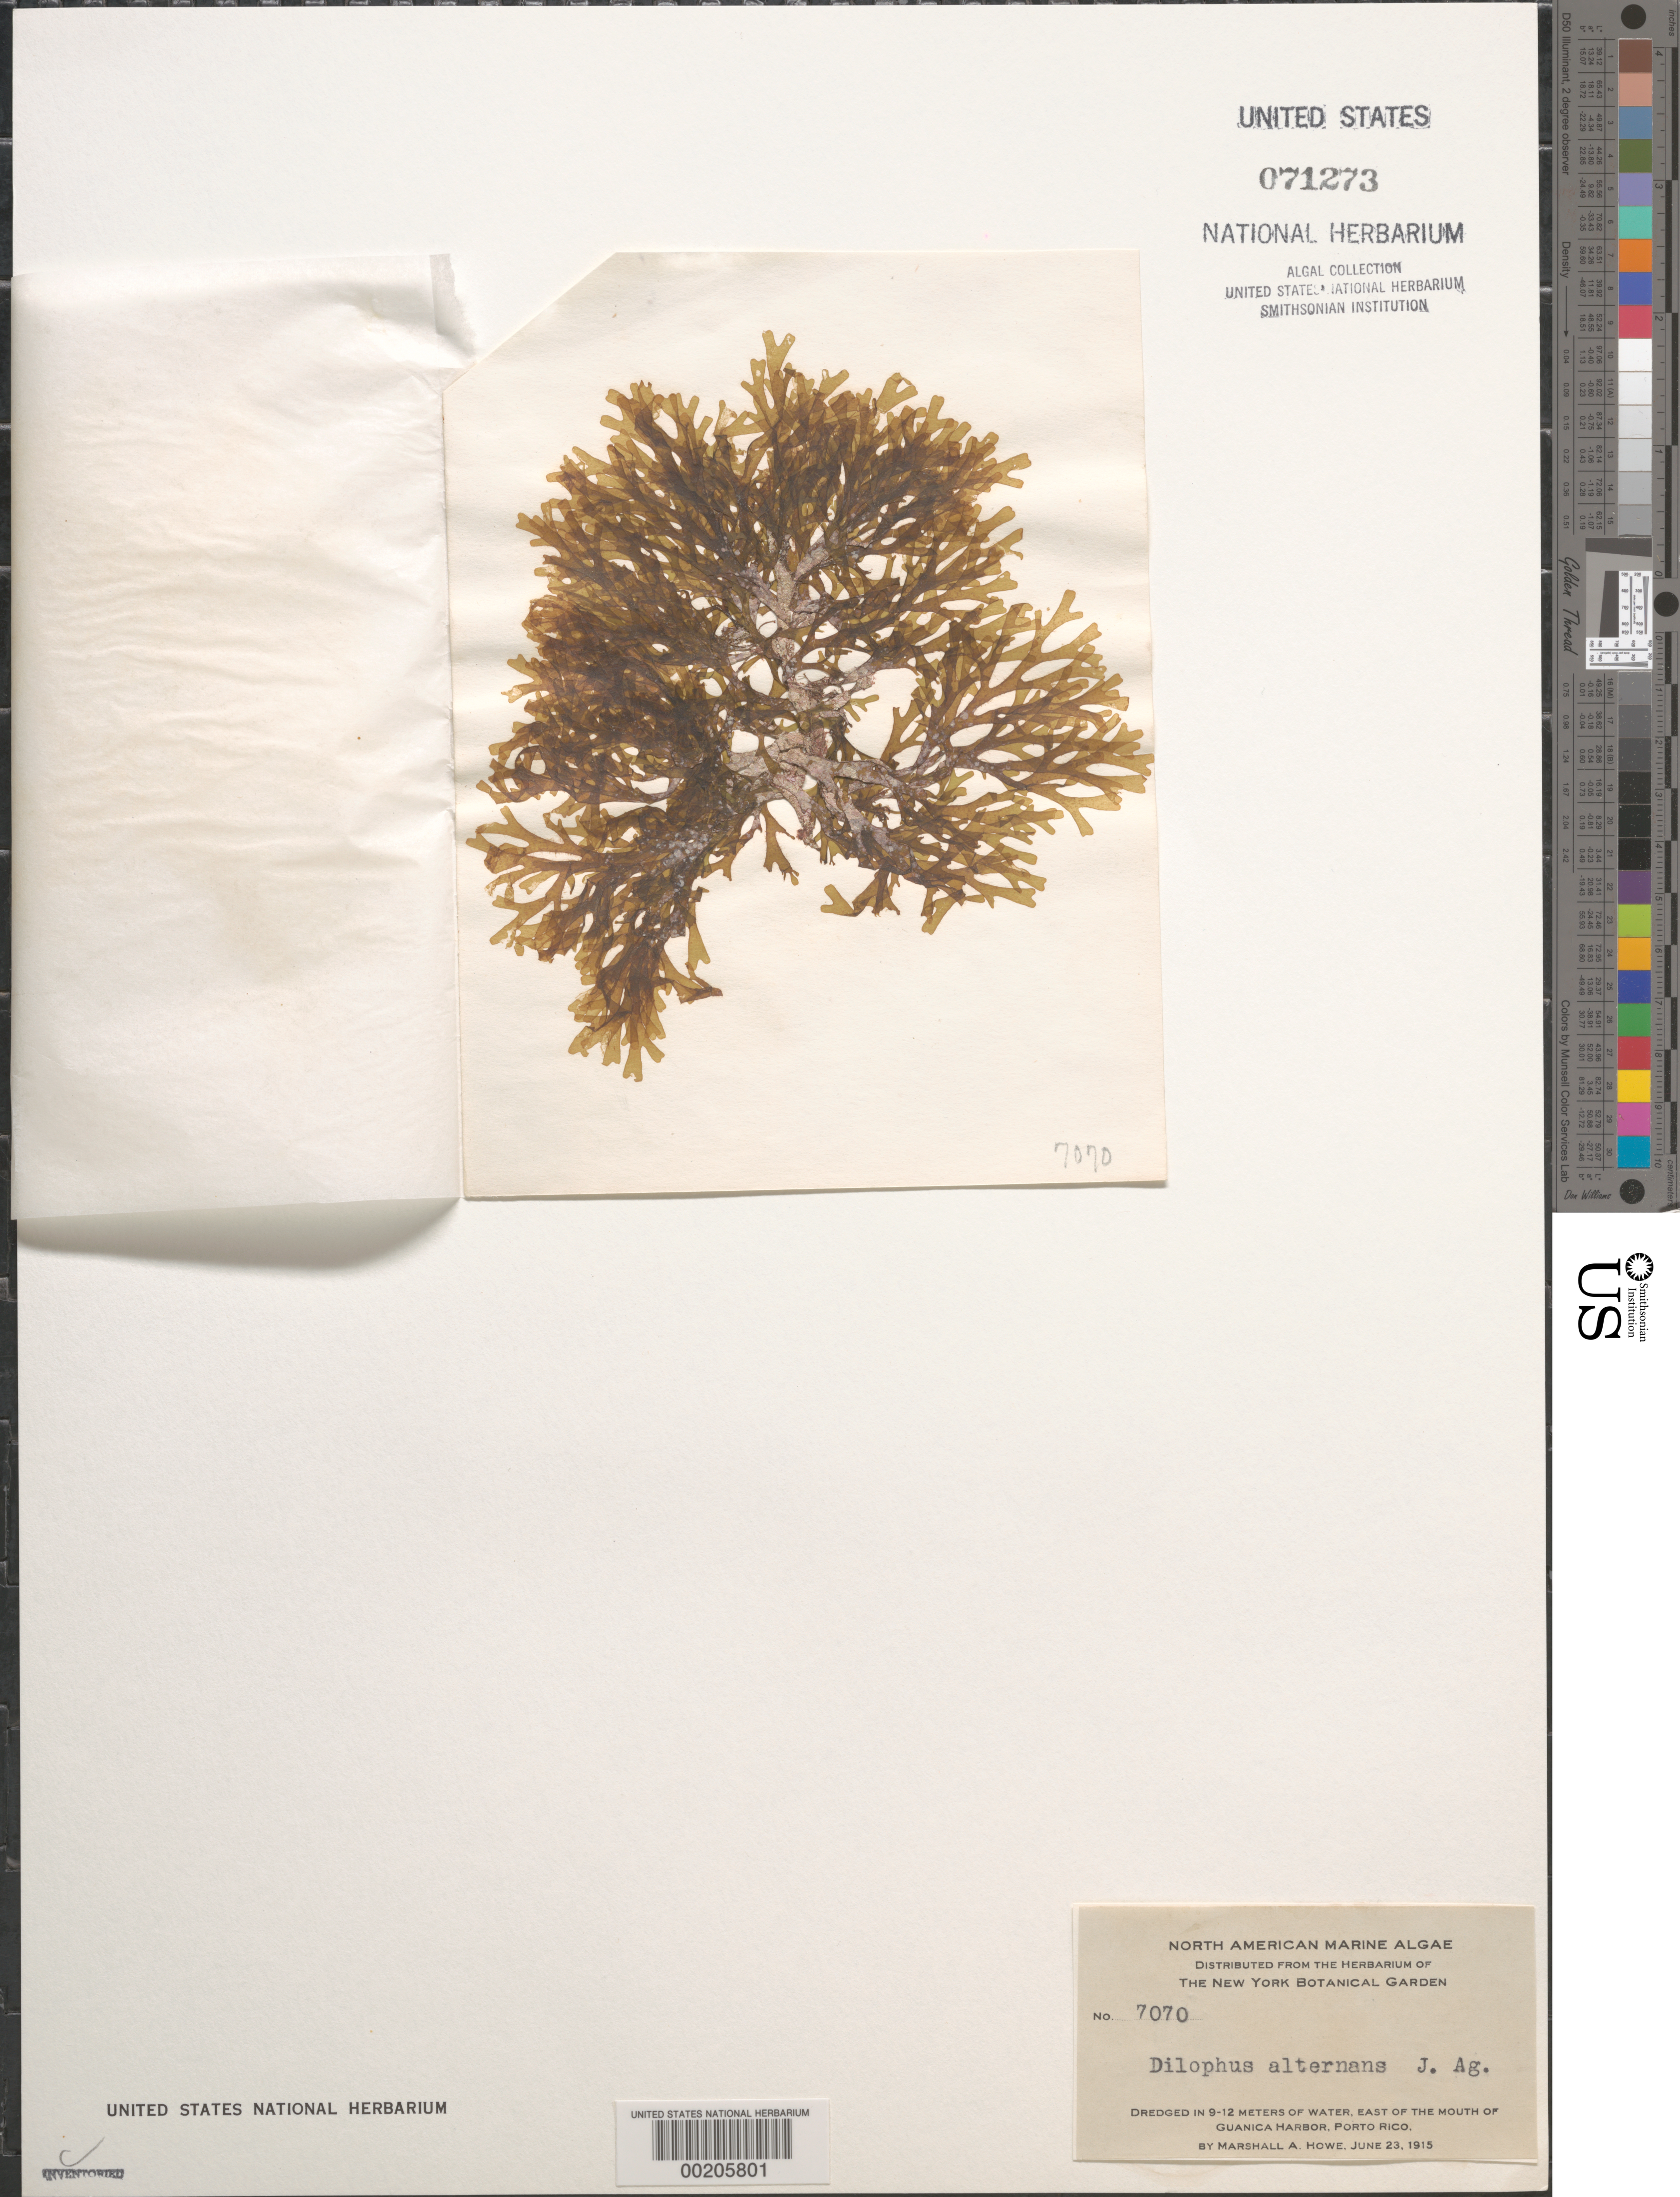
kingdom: Chromista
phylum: Ochrophyta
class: Phaeophyceae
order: Dictyotales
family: Dictyotaceae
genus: Dictyota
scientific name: Dictyota pinnatifida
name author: Kütz.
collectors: M. A. Howe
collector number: MAH 7070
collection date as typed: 23 Jun 1915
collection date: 1915-06-23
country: Puerto Rico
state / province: Guanica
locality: East of Guanica Harbor mouth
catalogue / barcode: US 71273